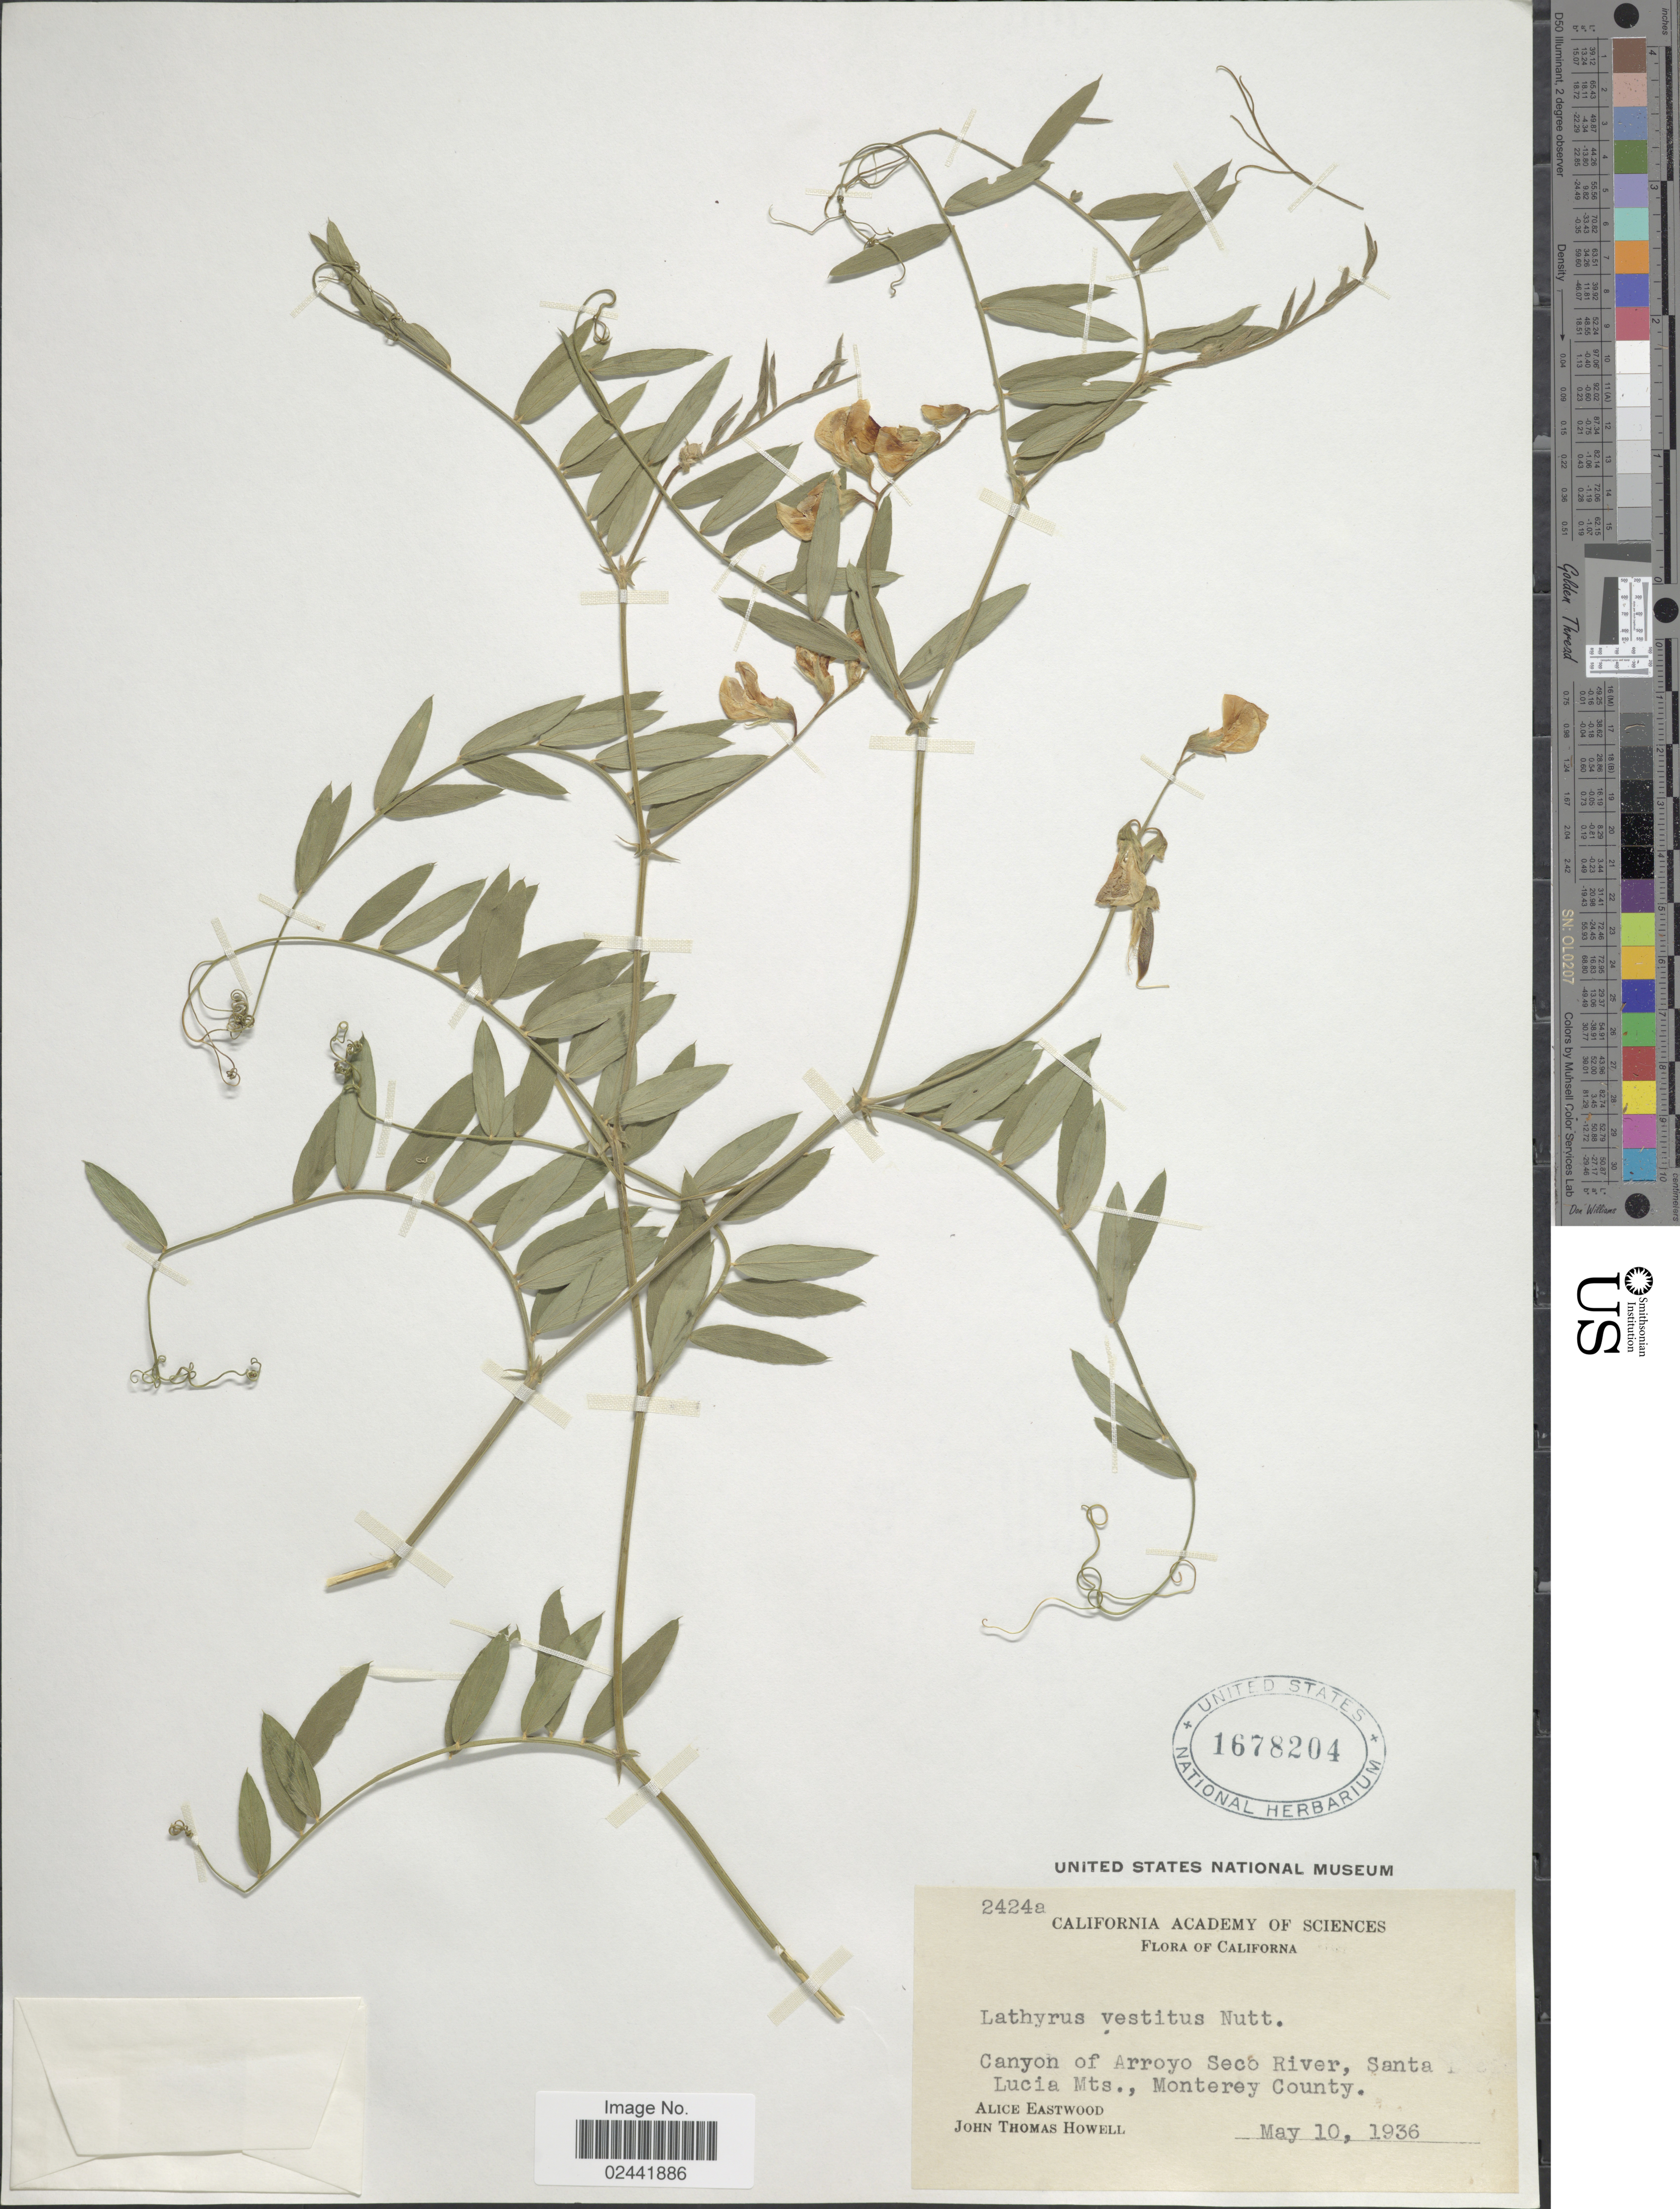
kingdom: Plantae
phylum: Tracheophyta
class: Magnoliopsida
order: Fabales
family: Fabaceae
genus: Lathyrus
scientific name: Lathyrus vestitus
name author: Nutt.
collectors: A. Eastwood & J. T. Howell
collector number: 2424a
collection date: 1936-05-10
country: United States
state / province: California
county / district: Monterey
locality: Canyon of Arroyo Seco River, Santa Lucia Mts., Monterey County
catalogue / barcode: US 1678204